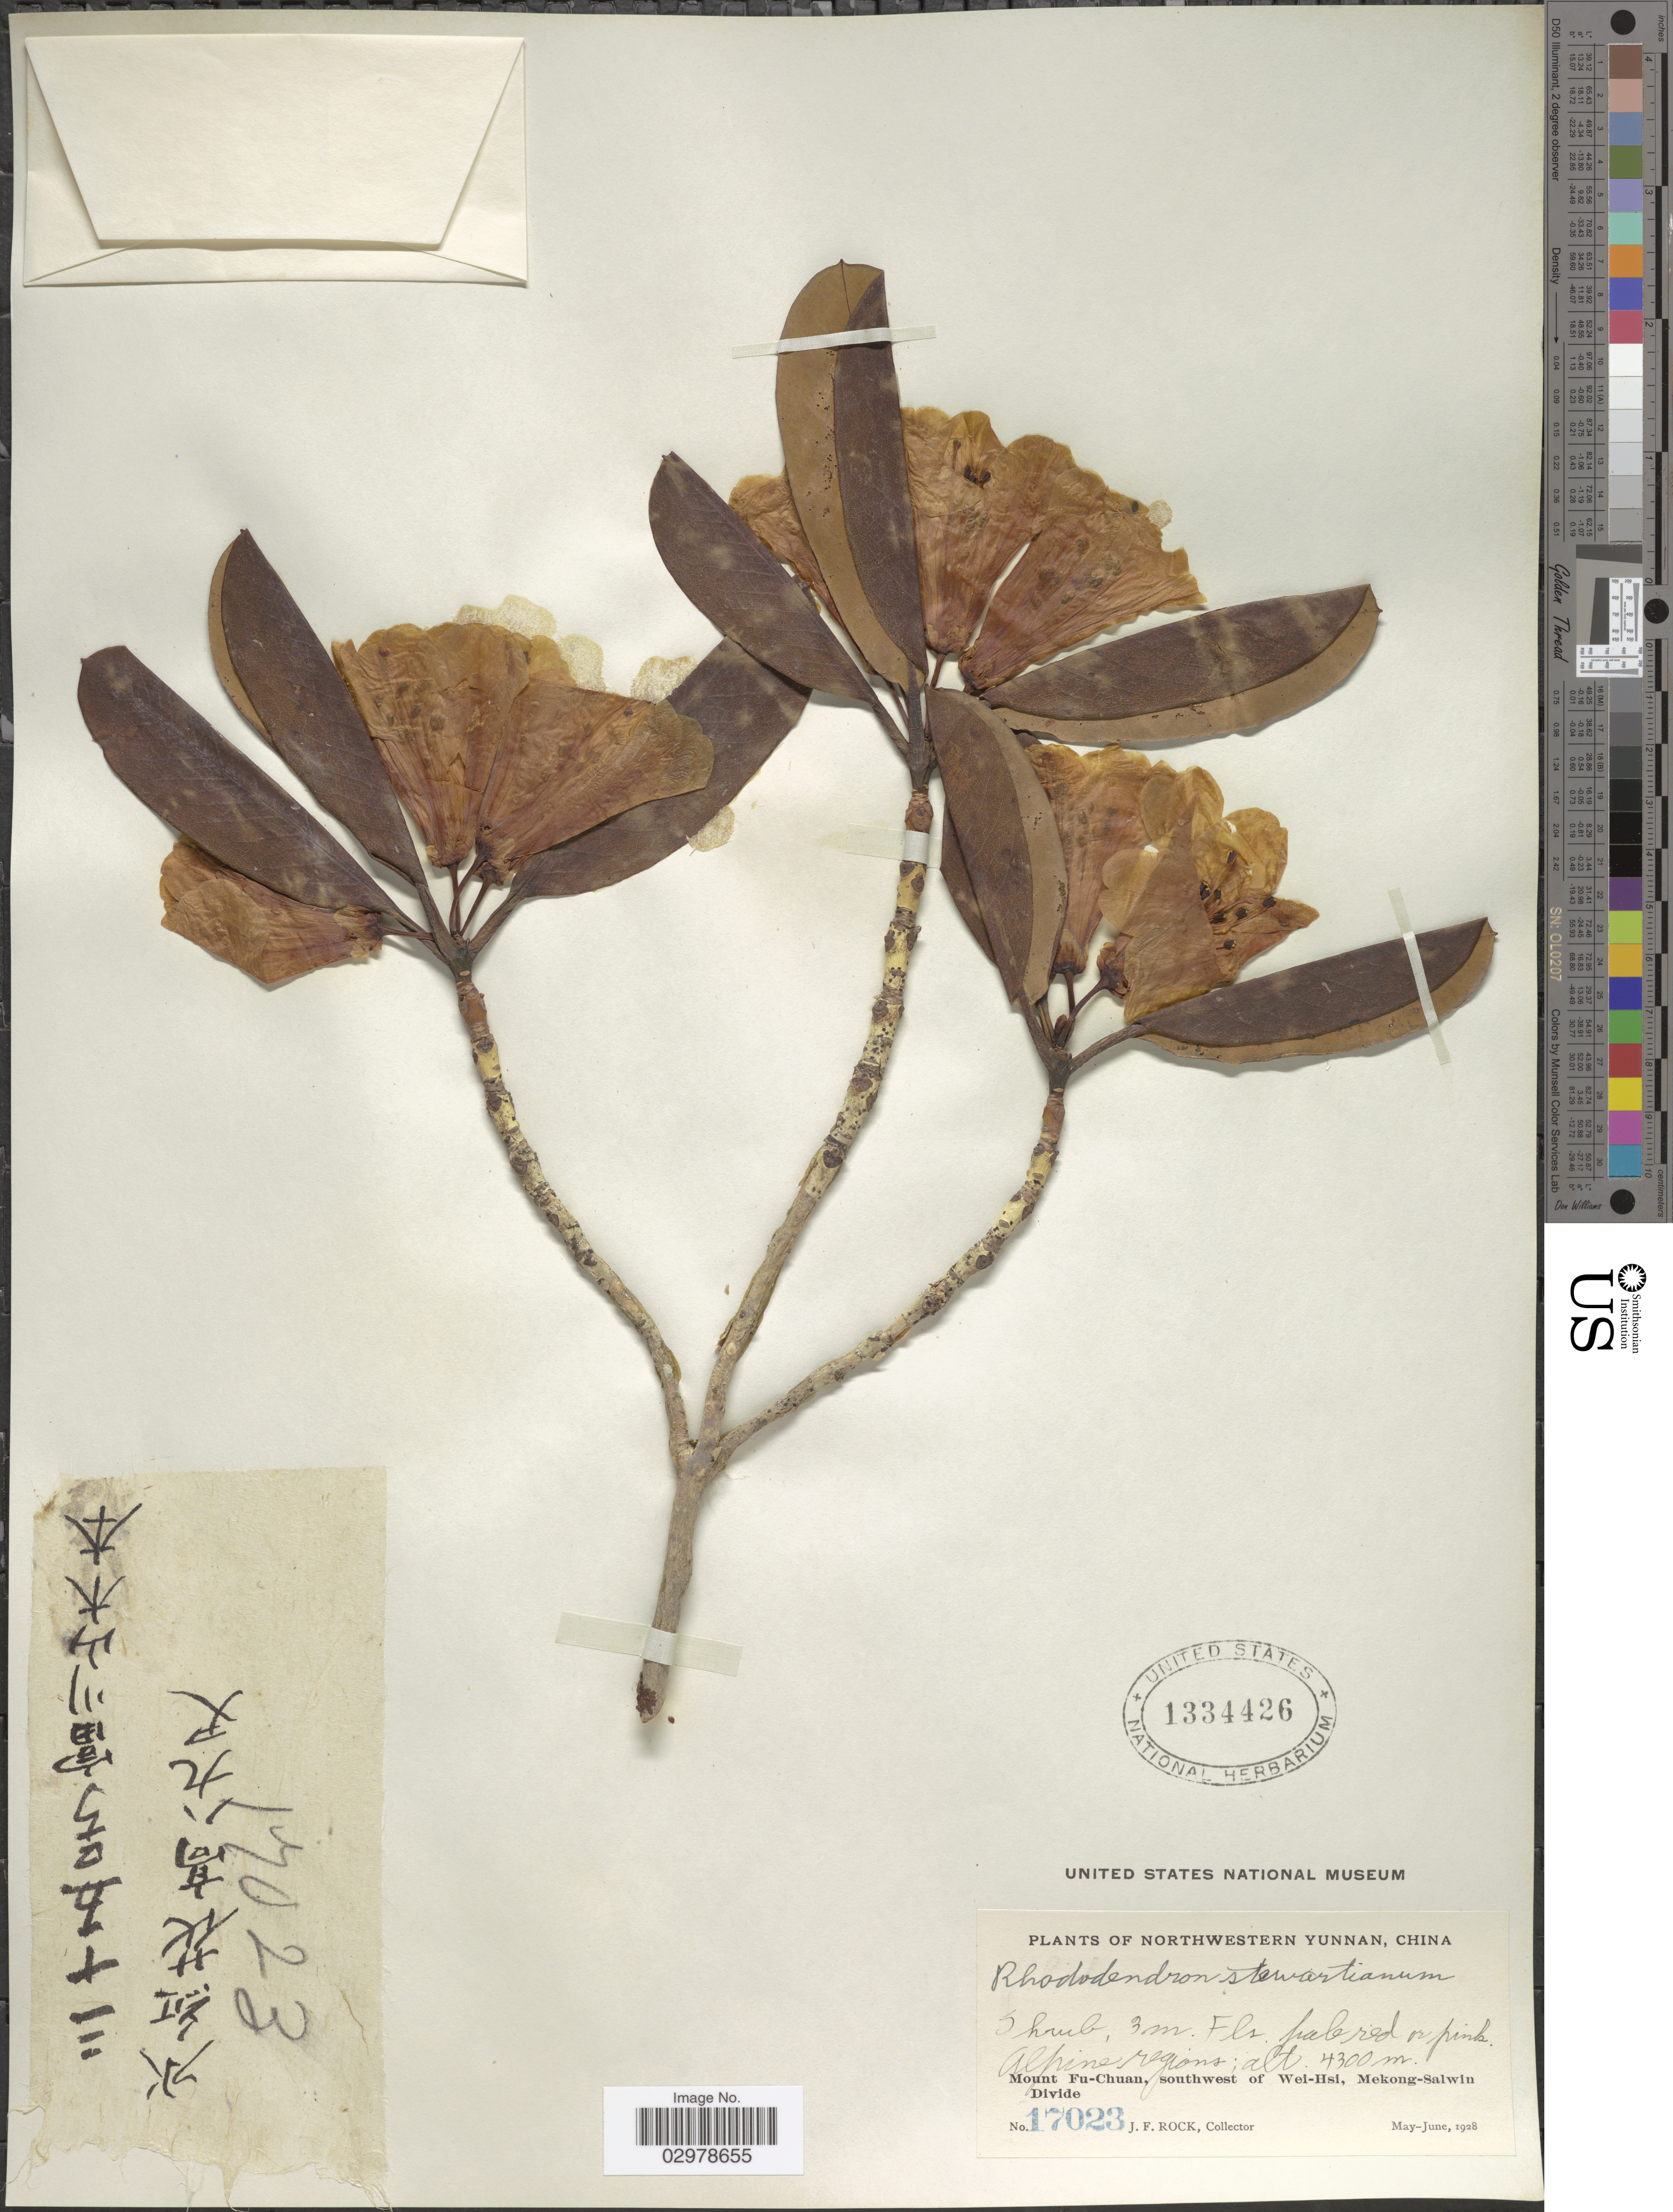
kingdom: Plantae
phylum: Tracheophyta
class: Magnoliopsida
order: Ericales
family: Ericaceae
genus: Rhododendron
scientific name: Rhododendron stewartianum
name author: Diels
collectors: J. Rock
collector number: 17023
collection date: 1928-05/1928-06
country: China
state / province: Yunnan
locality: Northwestern Yunnan. Mount Fu-Chuan, southwest of Wei-Hsi, Mekong-Salwin Divide.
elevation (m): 4300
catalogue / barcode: US 1334426